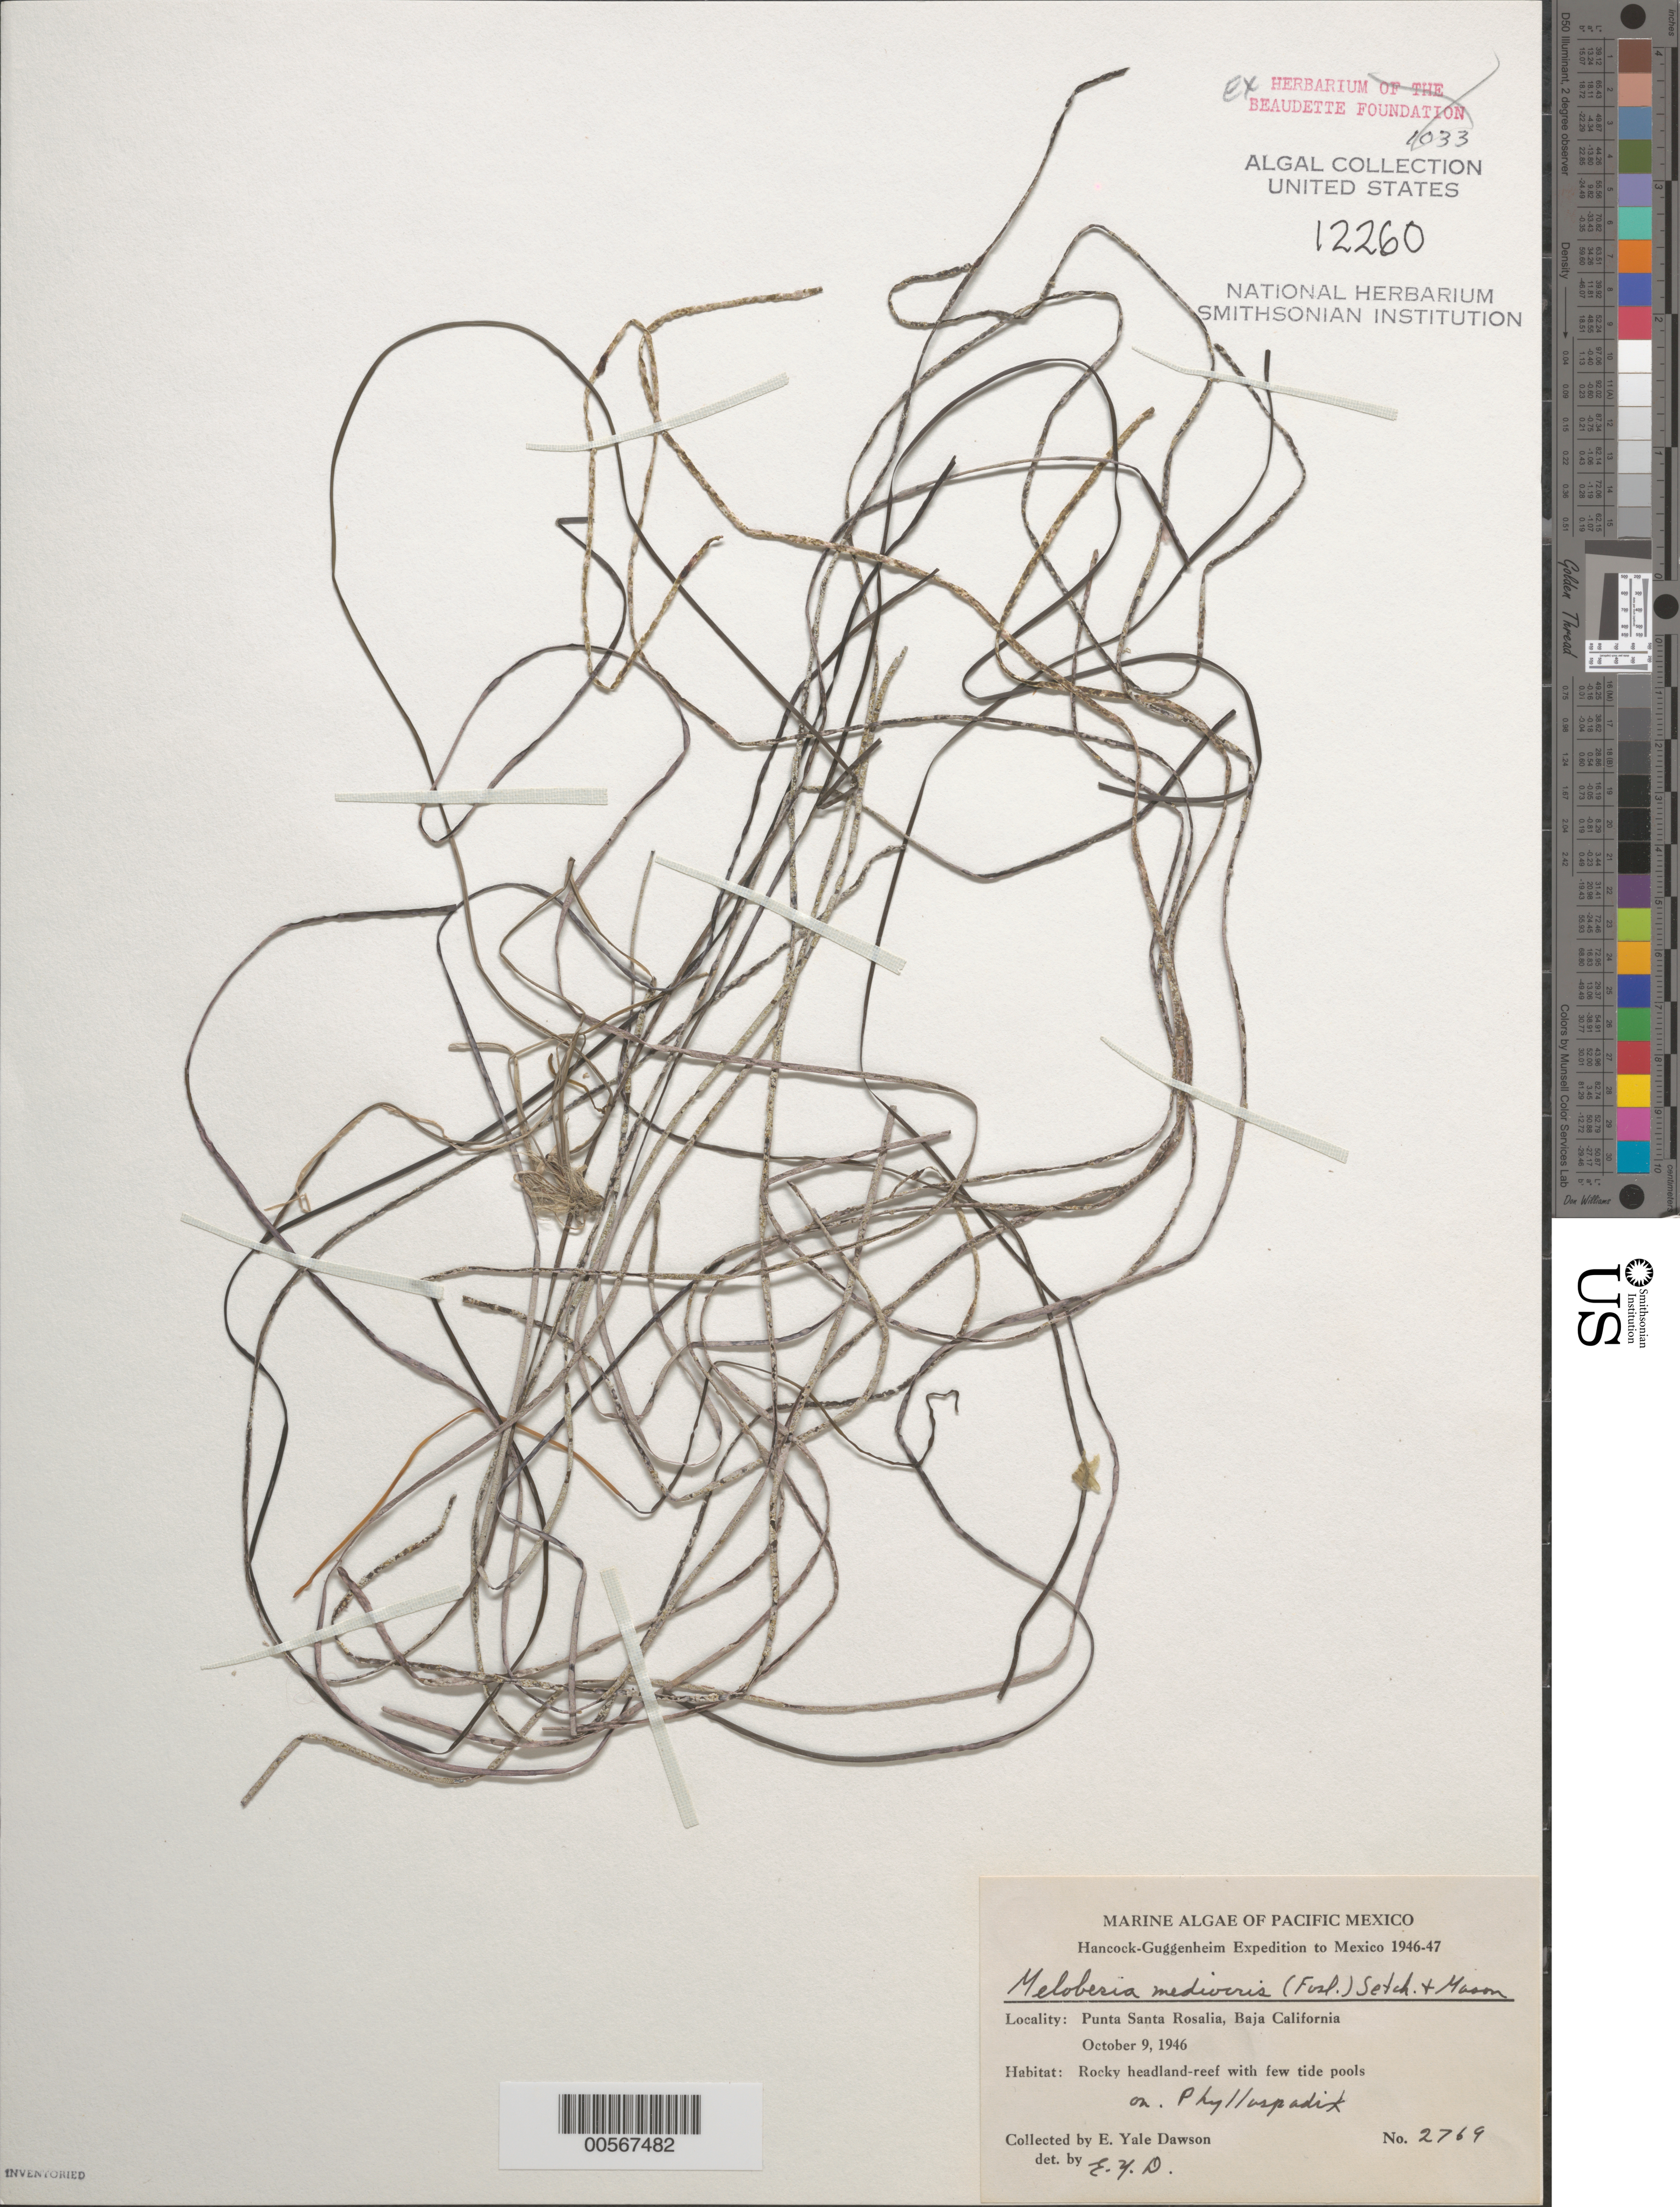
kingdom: Plantae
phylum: Rhodophyta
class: Florideophyceae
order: Corallinales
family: Hapalidiaceae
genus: Melobesia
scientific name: Melobesia mediocris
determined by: Dawson, E. Y.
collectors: E. Y. Dawson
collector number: EYD 2769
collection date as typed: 09 Oct 1946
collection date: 1946-10-09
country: Mexico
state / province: Baja California Sur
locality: Punta Santa Rosalia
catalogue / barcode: US 12260